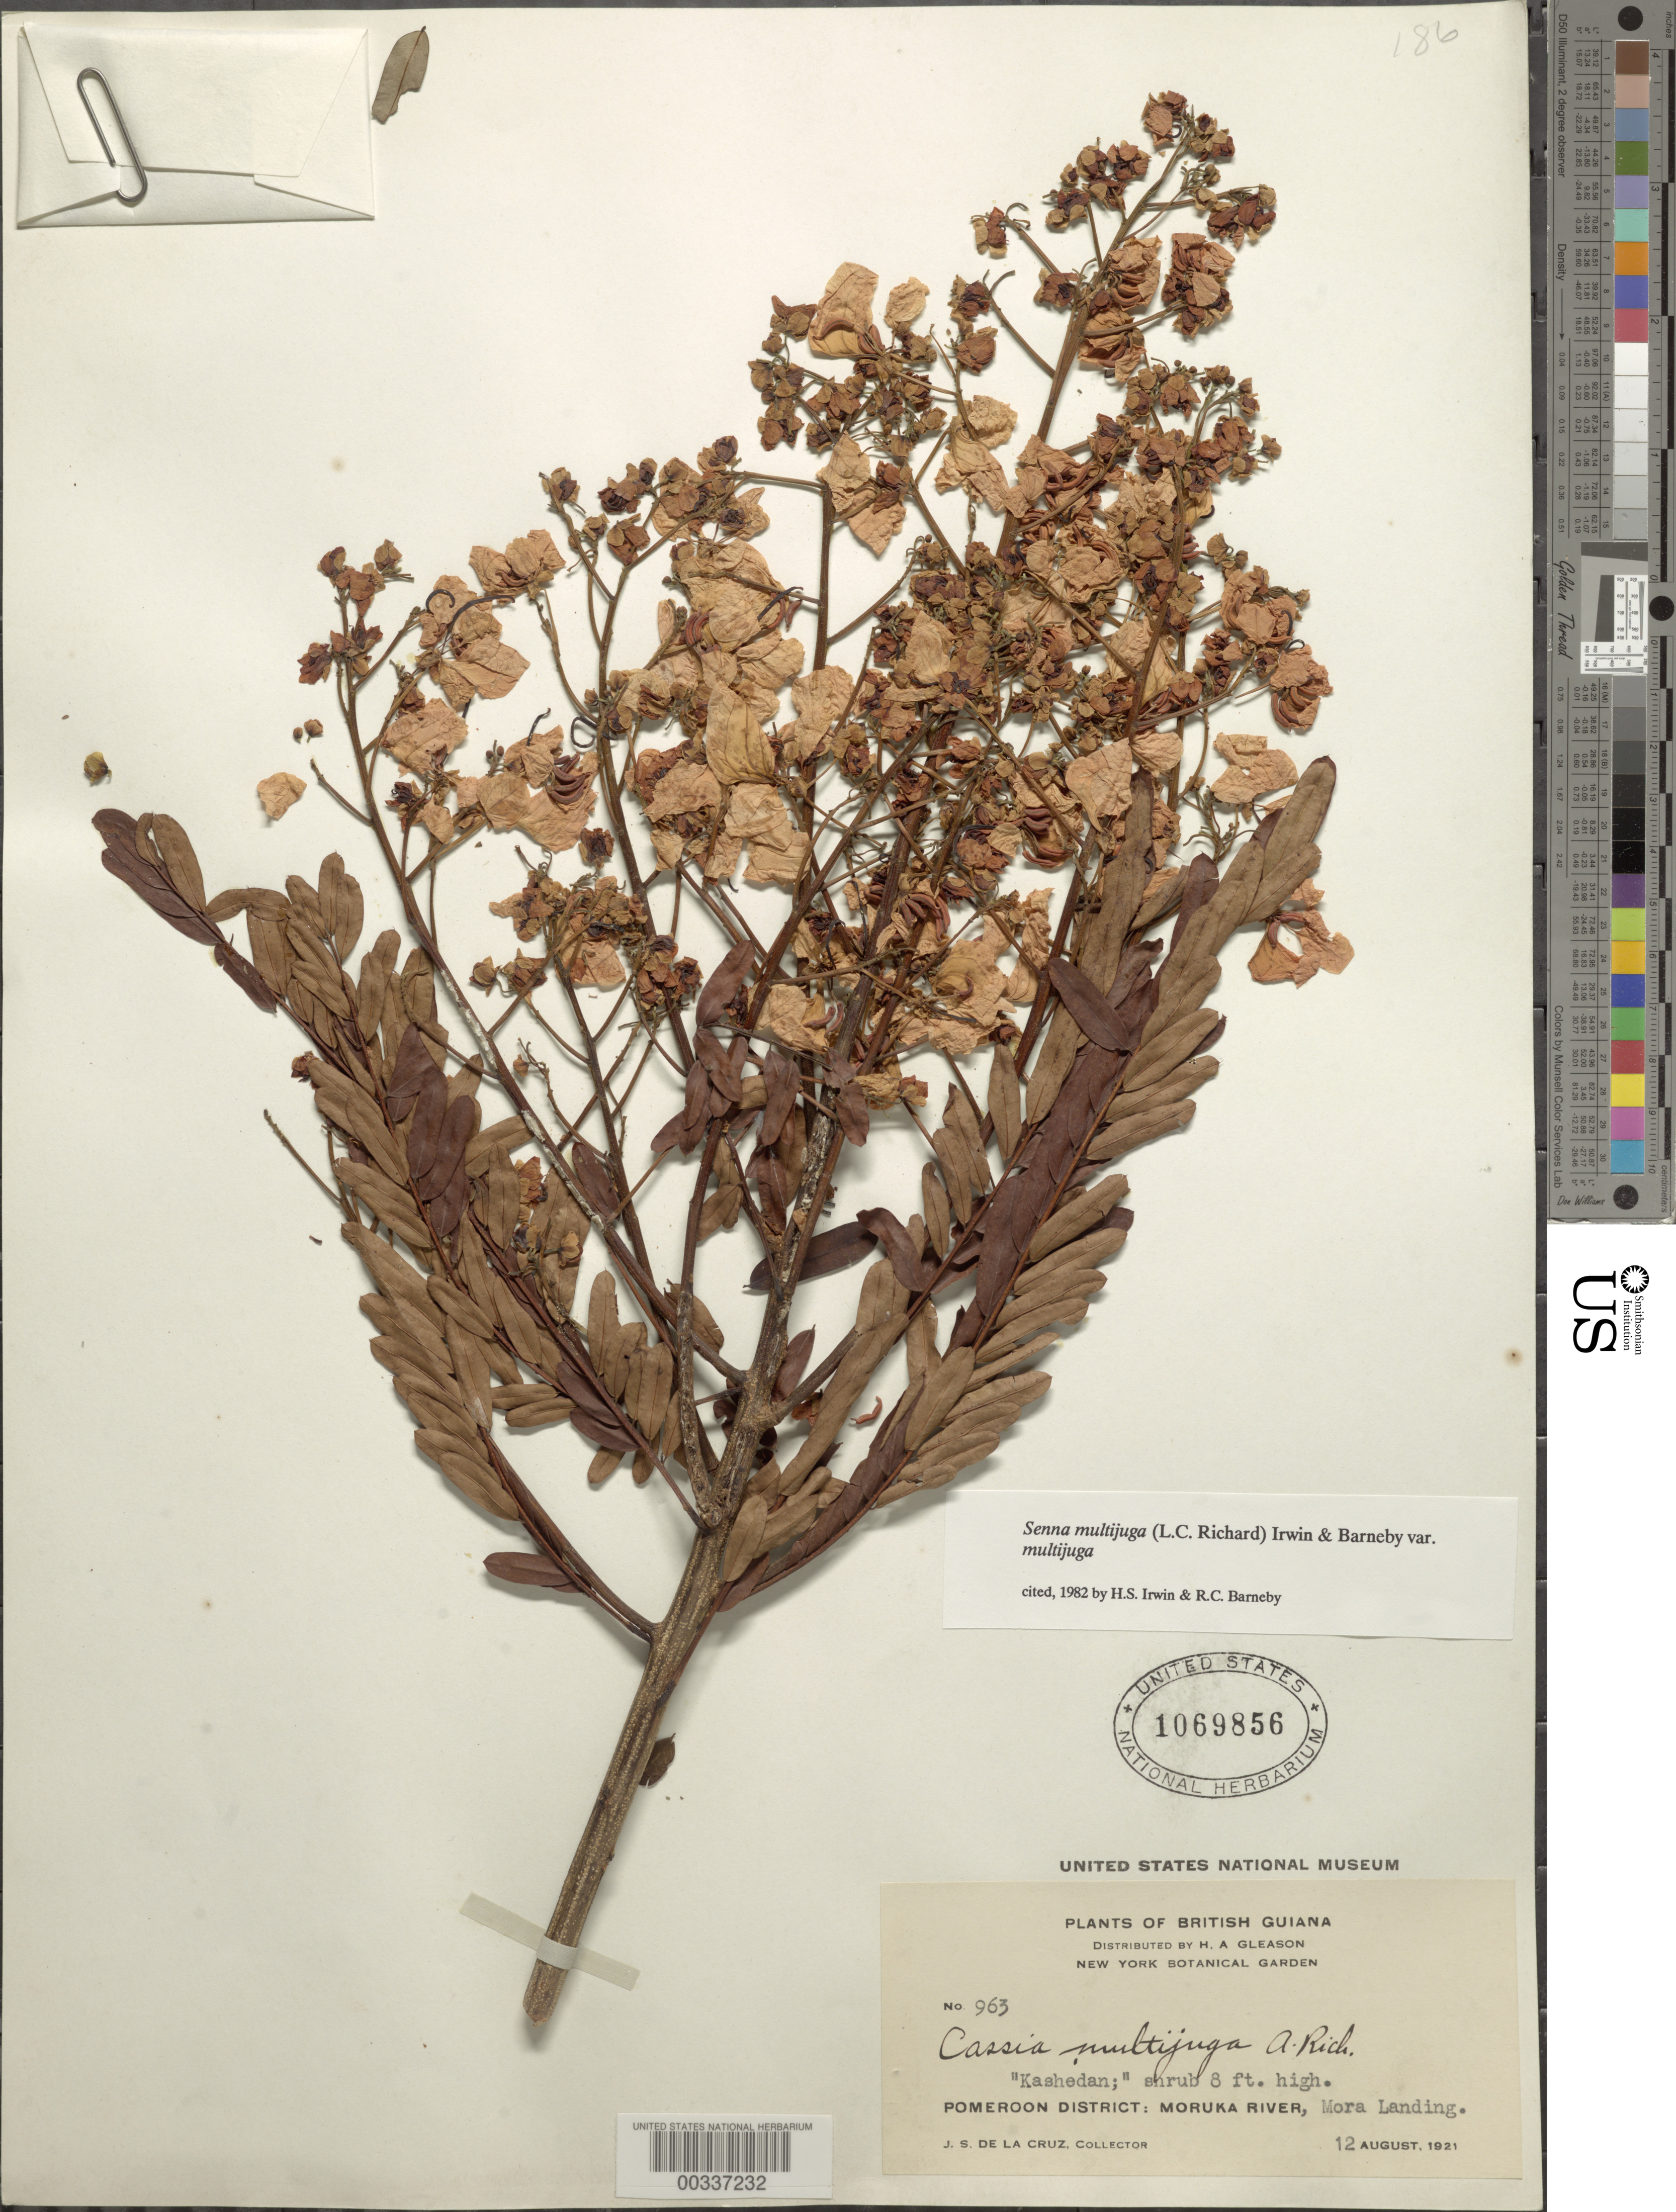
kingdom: Plantae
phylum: Tracheophyta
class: Magnoliopsida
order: Fabales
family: Fabaceae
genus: Senna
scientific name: Senna multijuga var. multijuga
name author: (Rich.) H.S. Irwin & Barneby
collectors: J. S. de la Cruz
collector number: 963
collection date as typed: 12 Aug 1921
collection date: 1921-08-12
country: Guyana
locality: Mora landing, moruka river, pomeroon dist.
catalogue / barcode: US 1069856